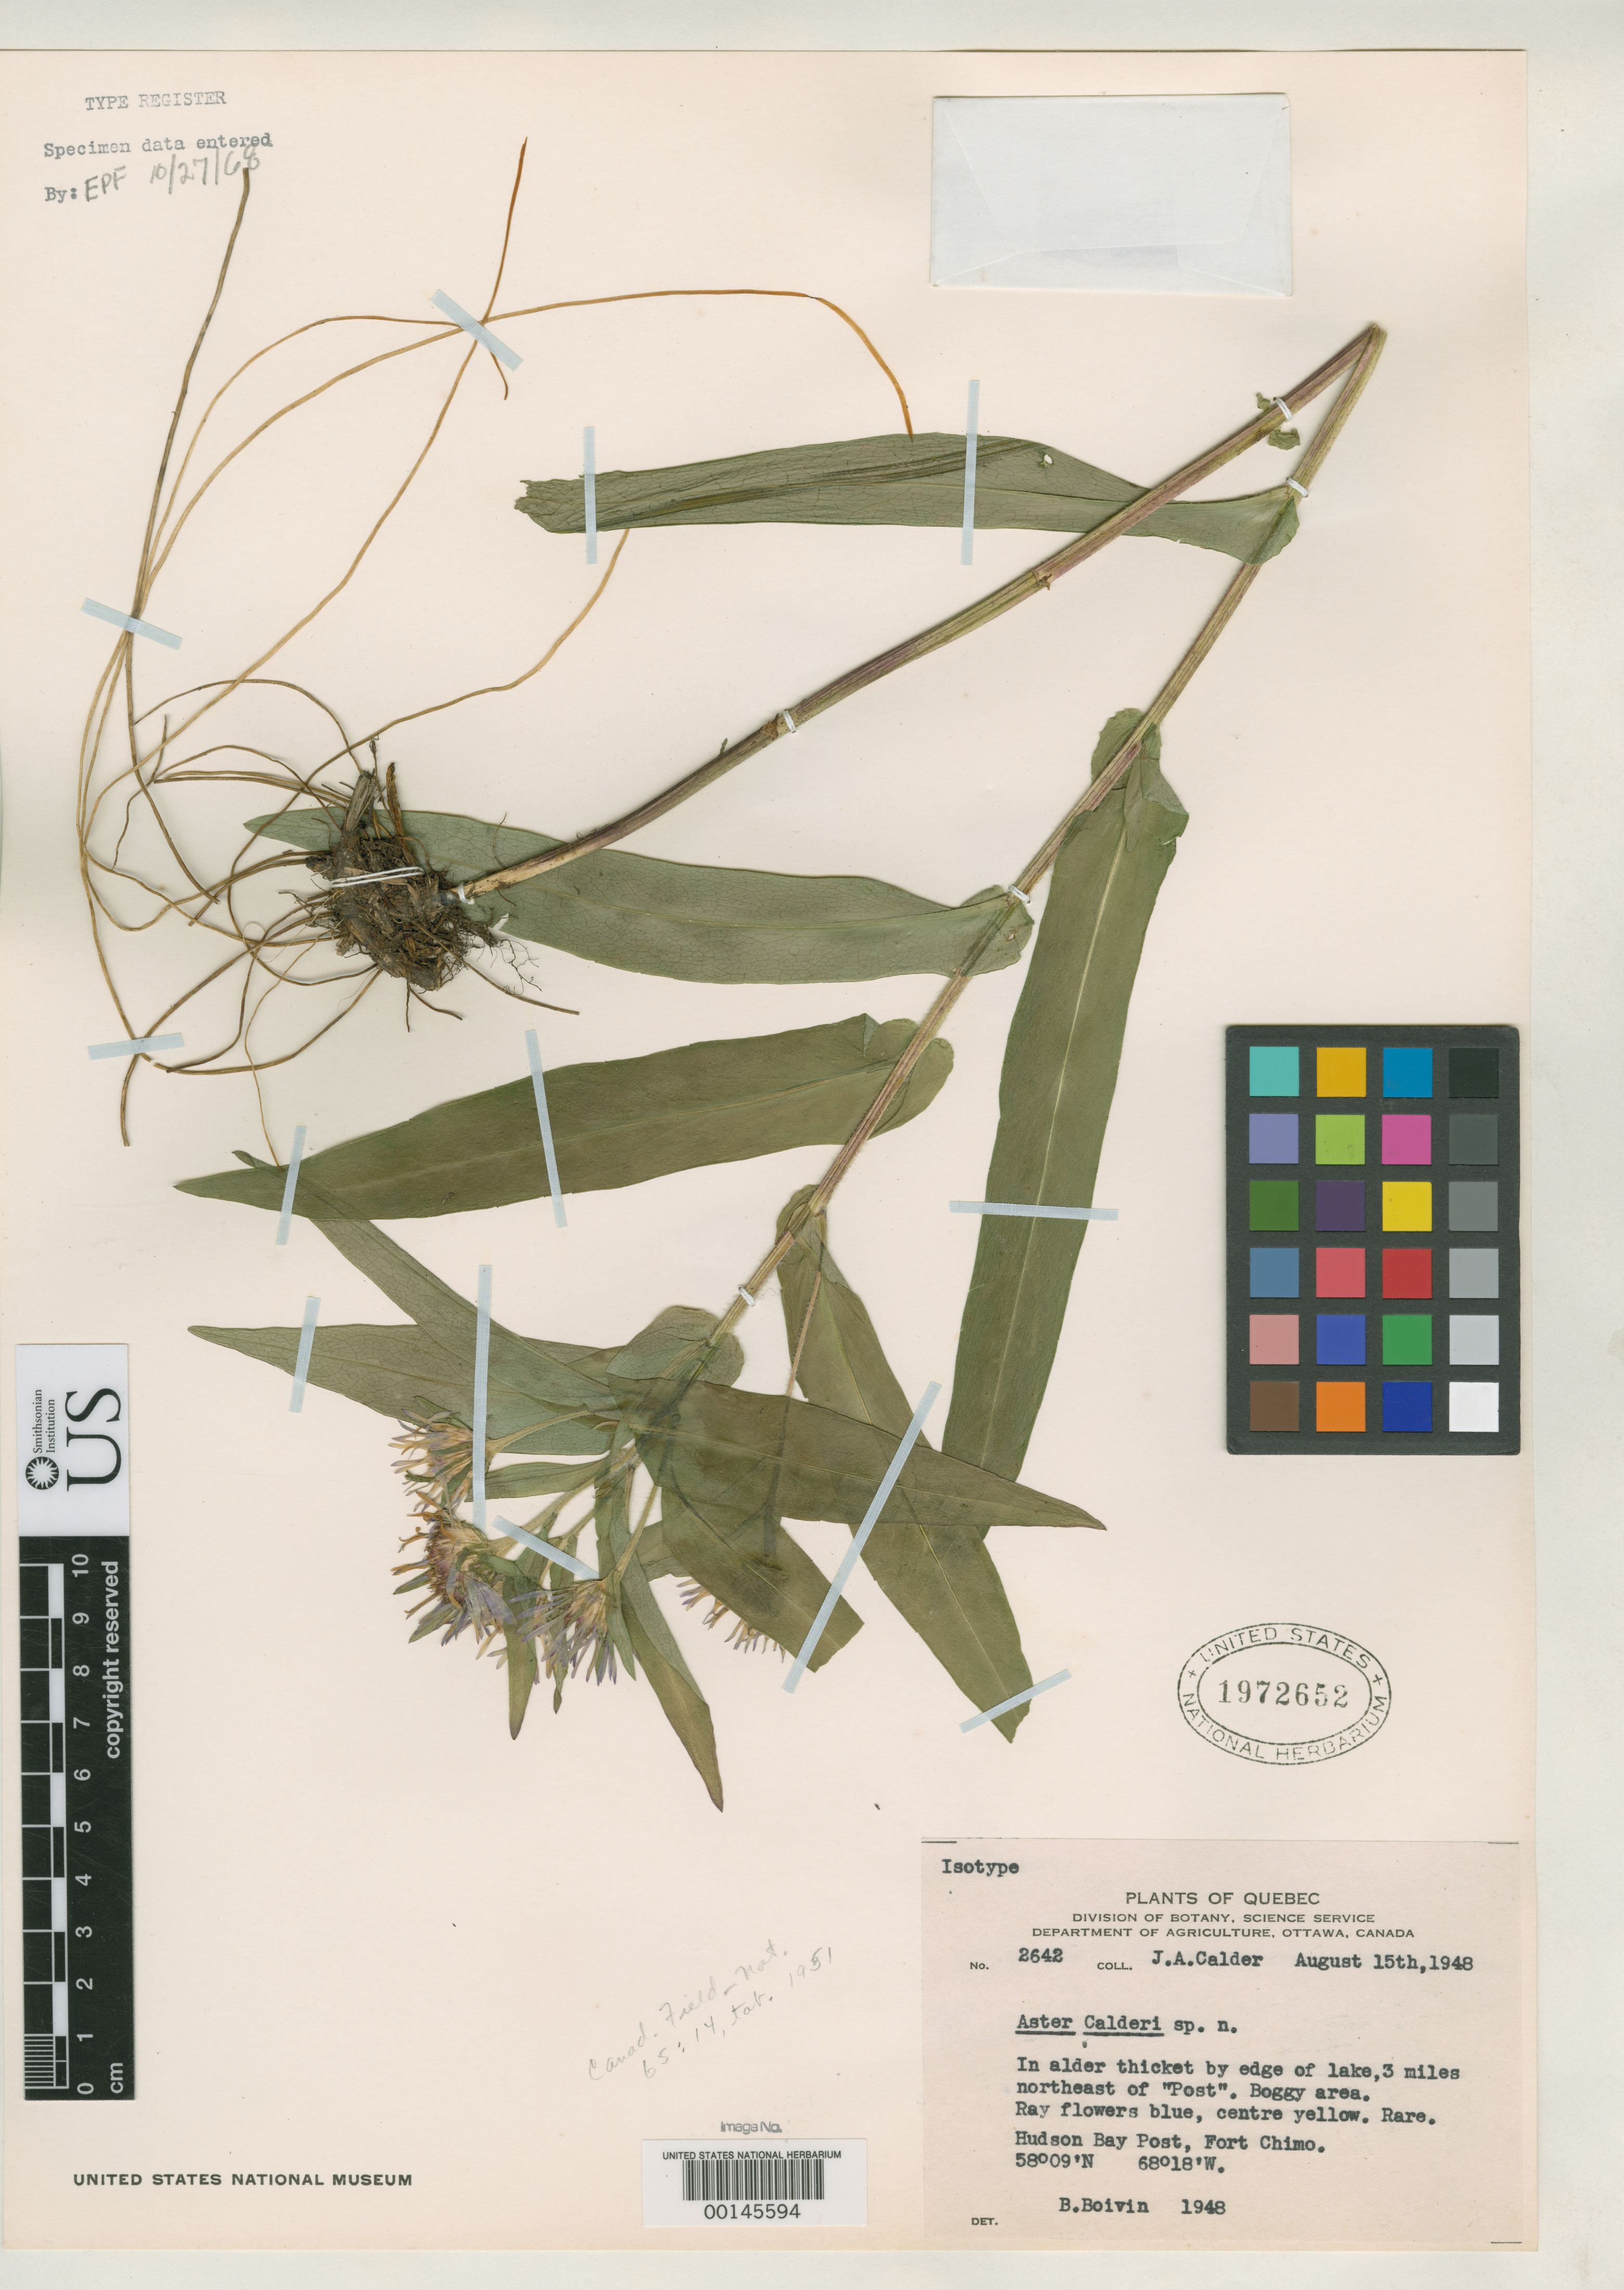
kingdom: Plantae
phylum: Tracheophyta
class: Magnoliopsida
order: Asterales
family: Asteraceae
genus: Aster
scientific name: Aster calderi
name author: B. Boivin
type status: Isotype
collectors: J. A. Calder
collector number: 2642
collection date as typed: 15 Aug 1948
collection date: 1948-08-15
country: Canada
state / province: Quebec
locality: Fort Chimo.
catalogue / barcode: US 1972652